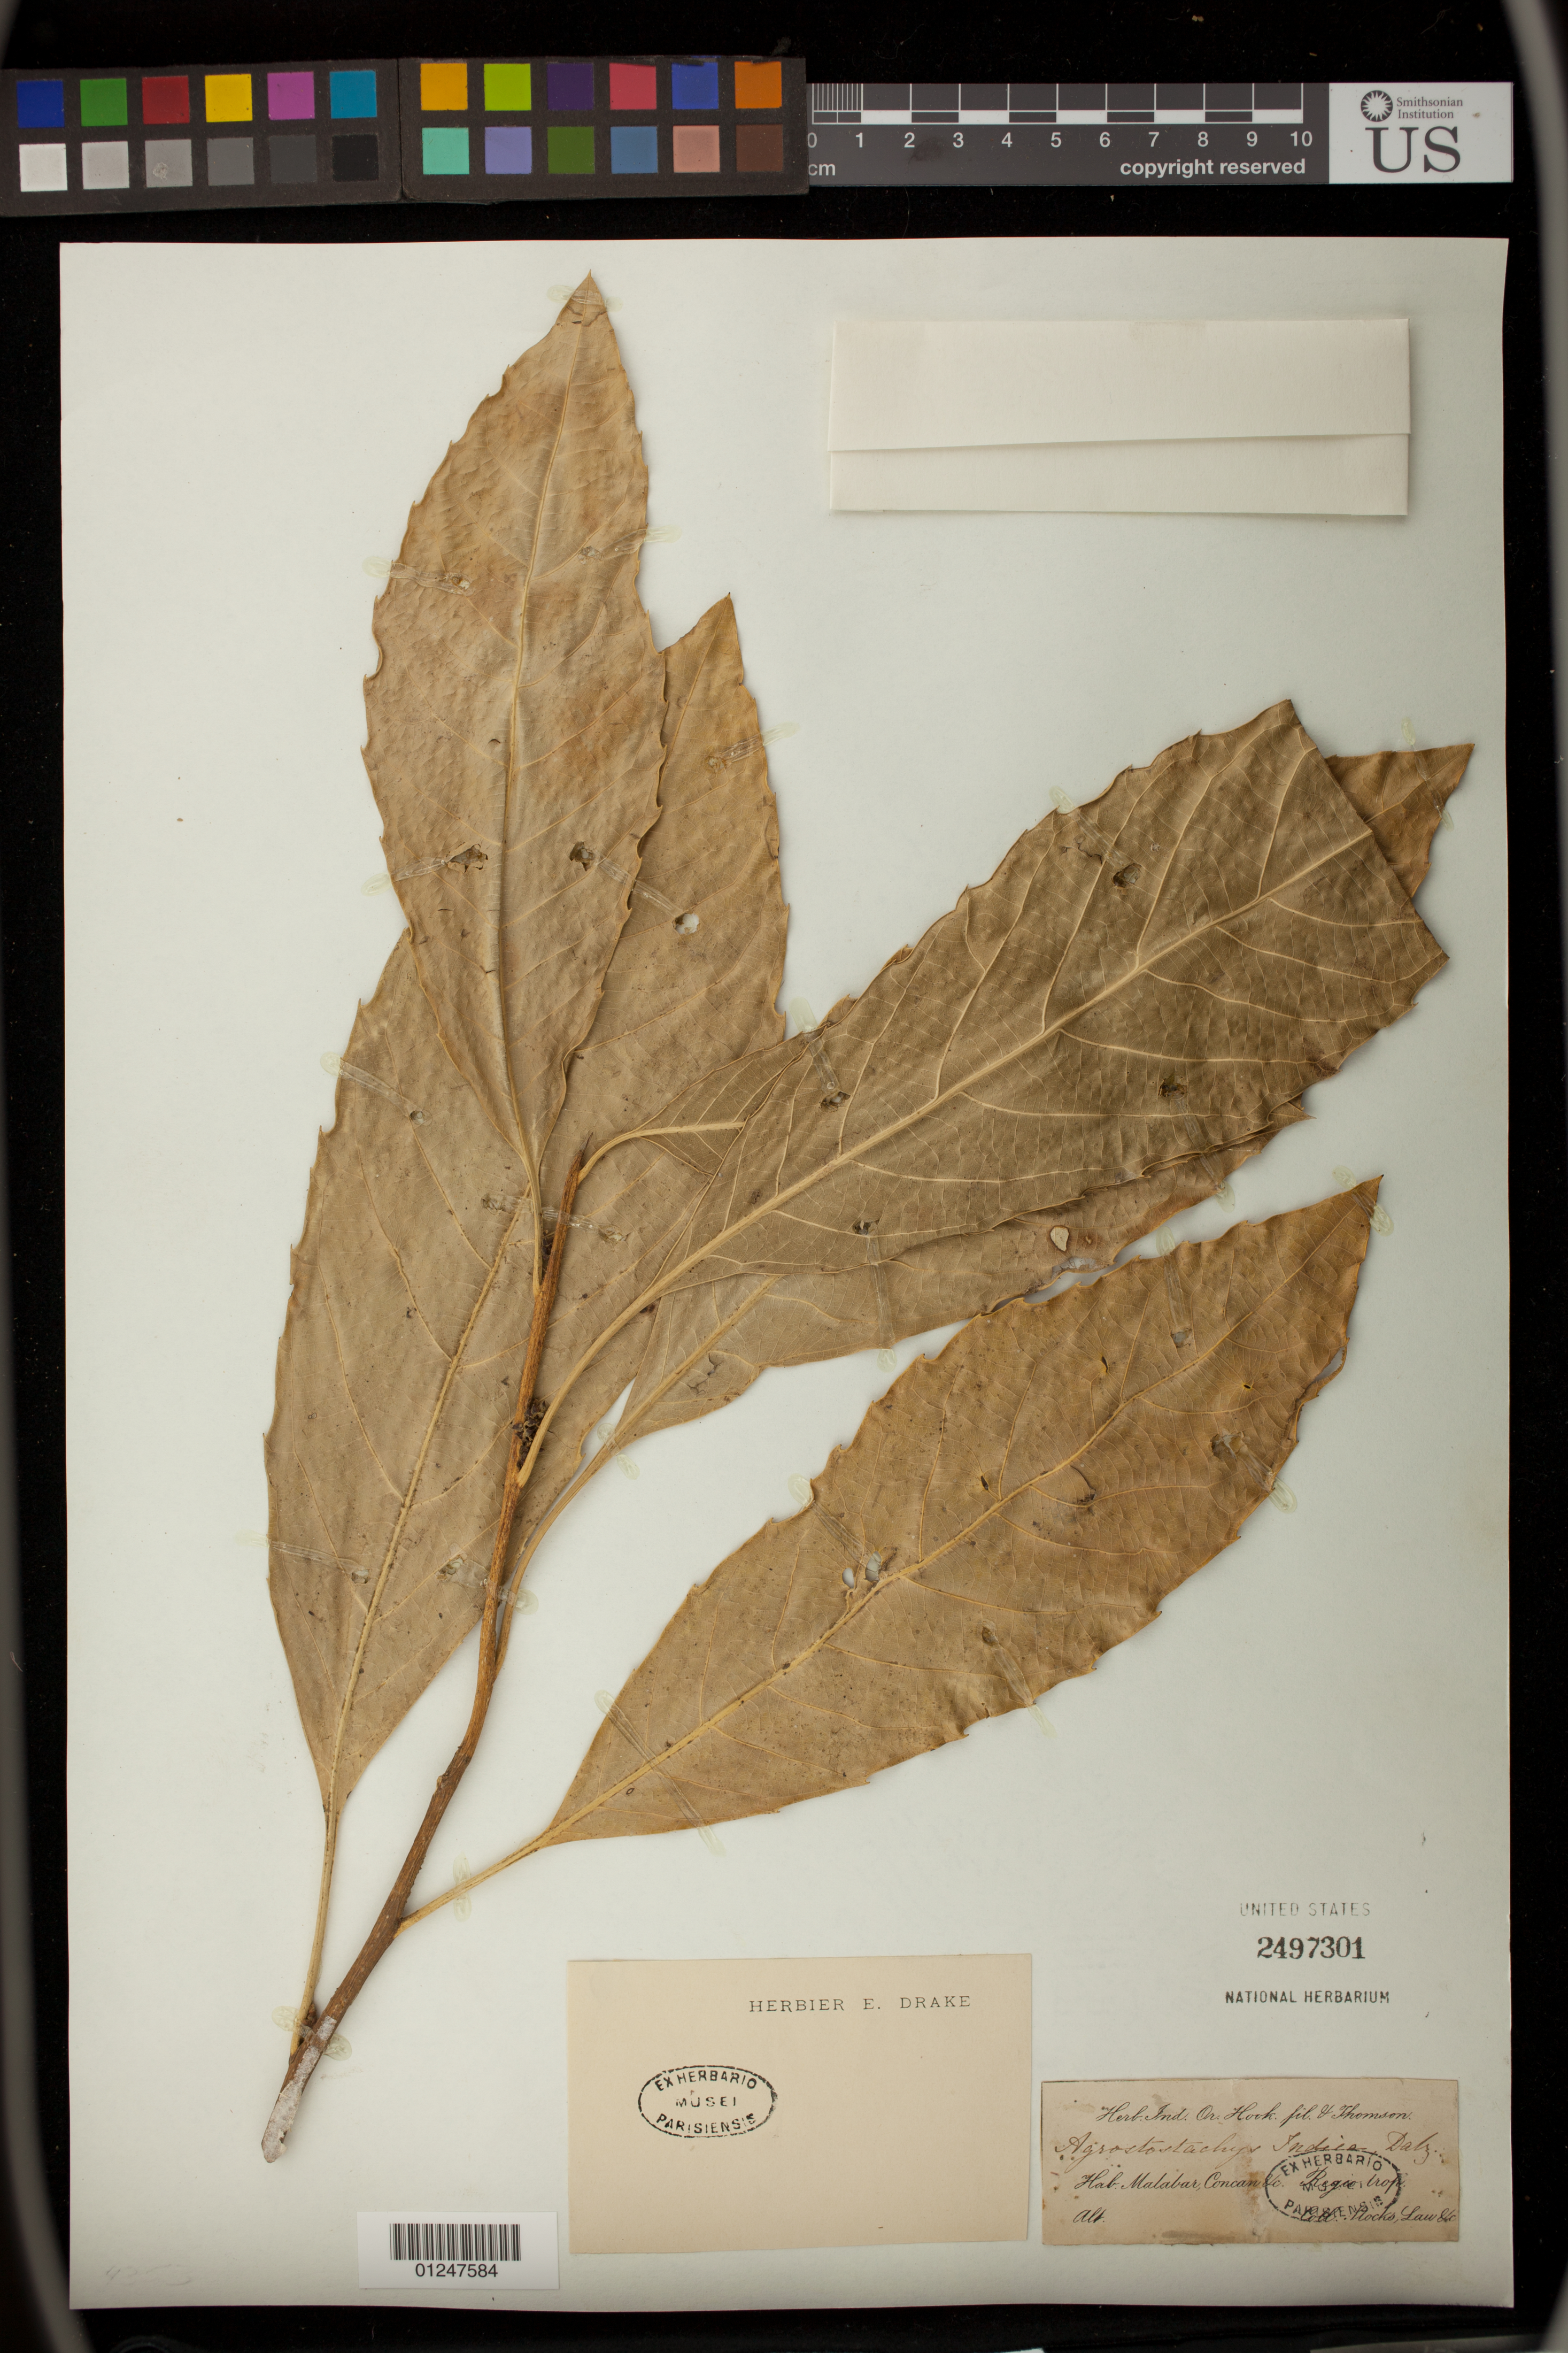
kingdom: Plantae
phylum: Tracheophyta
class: Magnoliopsida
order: Malpighiales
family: Euphorbiaceae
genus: Agrostistachys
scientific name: Agrostistachys indica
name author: Dalzell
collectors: J. Stocks & J. Law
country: India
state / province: Karnataka / Kerala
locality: Concan, Malabar.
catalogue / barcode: US 2497301